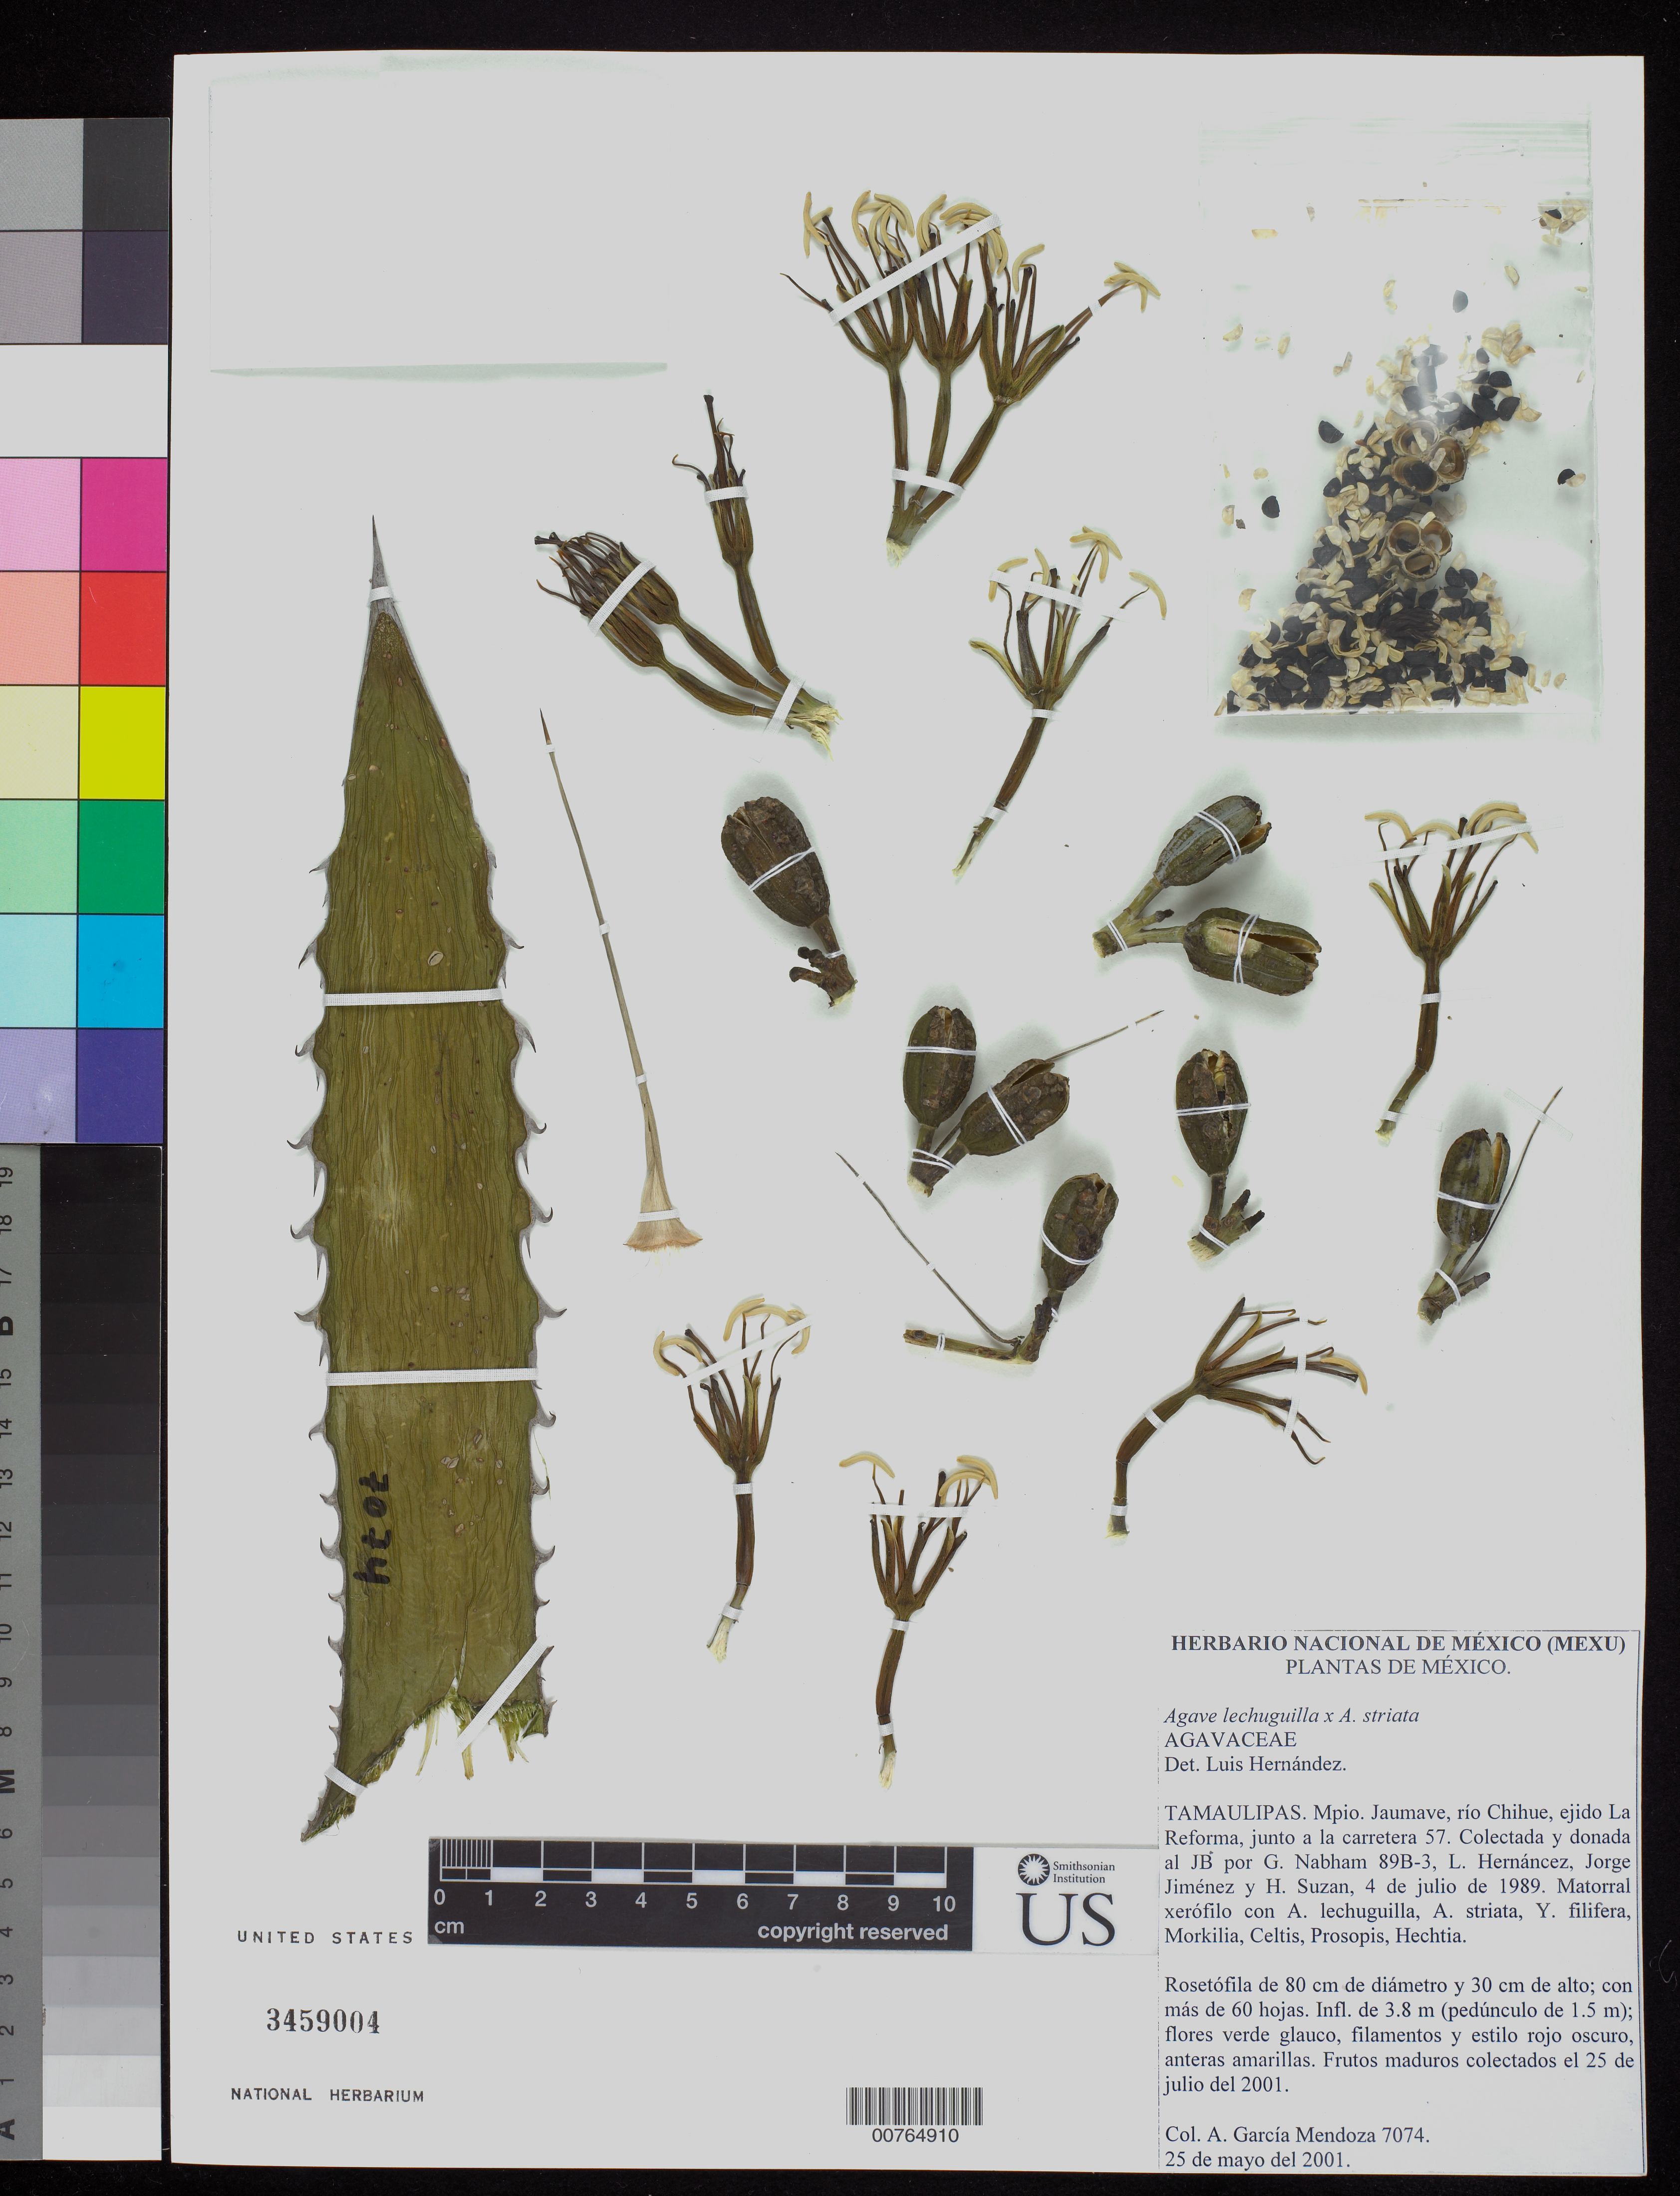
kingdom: Plantae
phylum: Tracheophyta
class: Liliopsida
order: Asparagales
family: Asparagaceae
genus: Agave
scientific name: Agave lechuguilla x A. striata Zucc.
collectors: A. García-Mendoza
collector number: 7074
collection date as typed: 25 May 2001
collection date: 2001-05-25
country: Mexico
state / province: Tamaulipas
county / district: Jaumave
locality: Rio Chihue, La Reforma.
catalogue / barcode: US 3459004